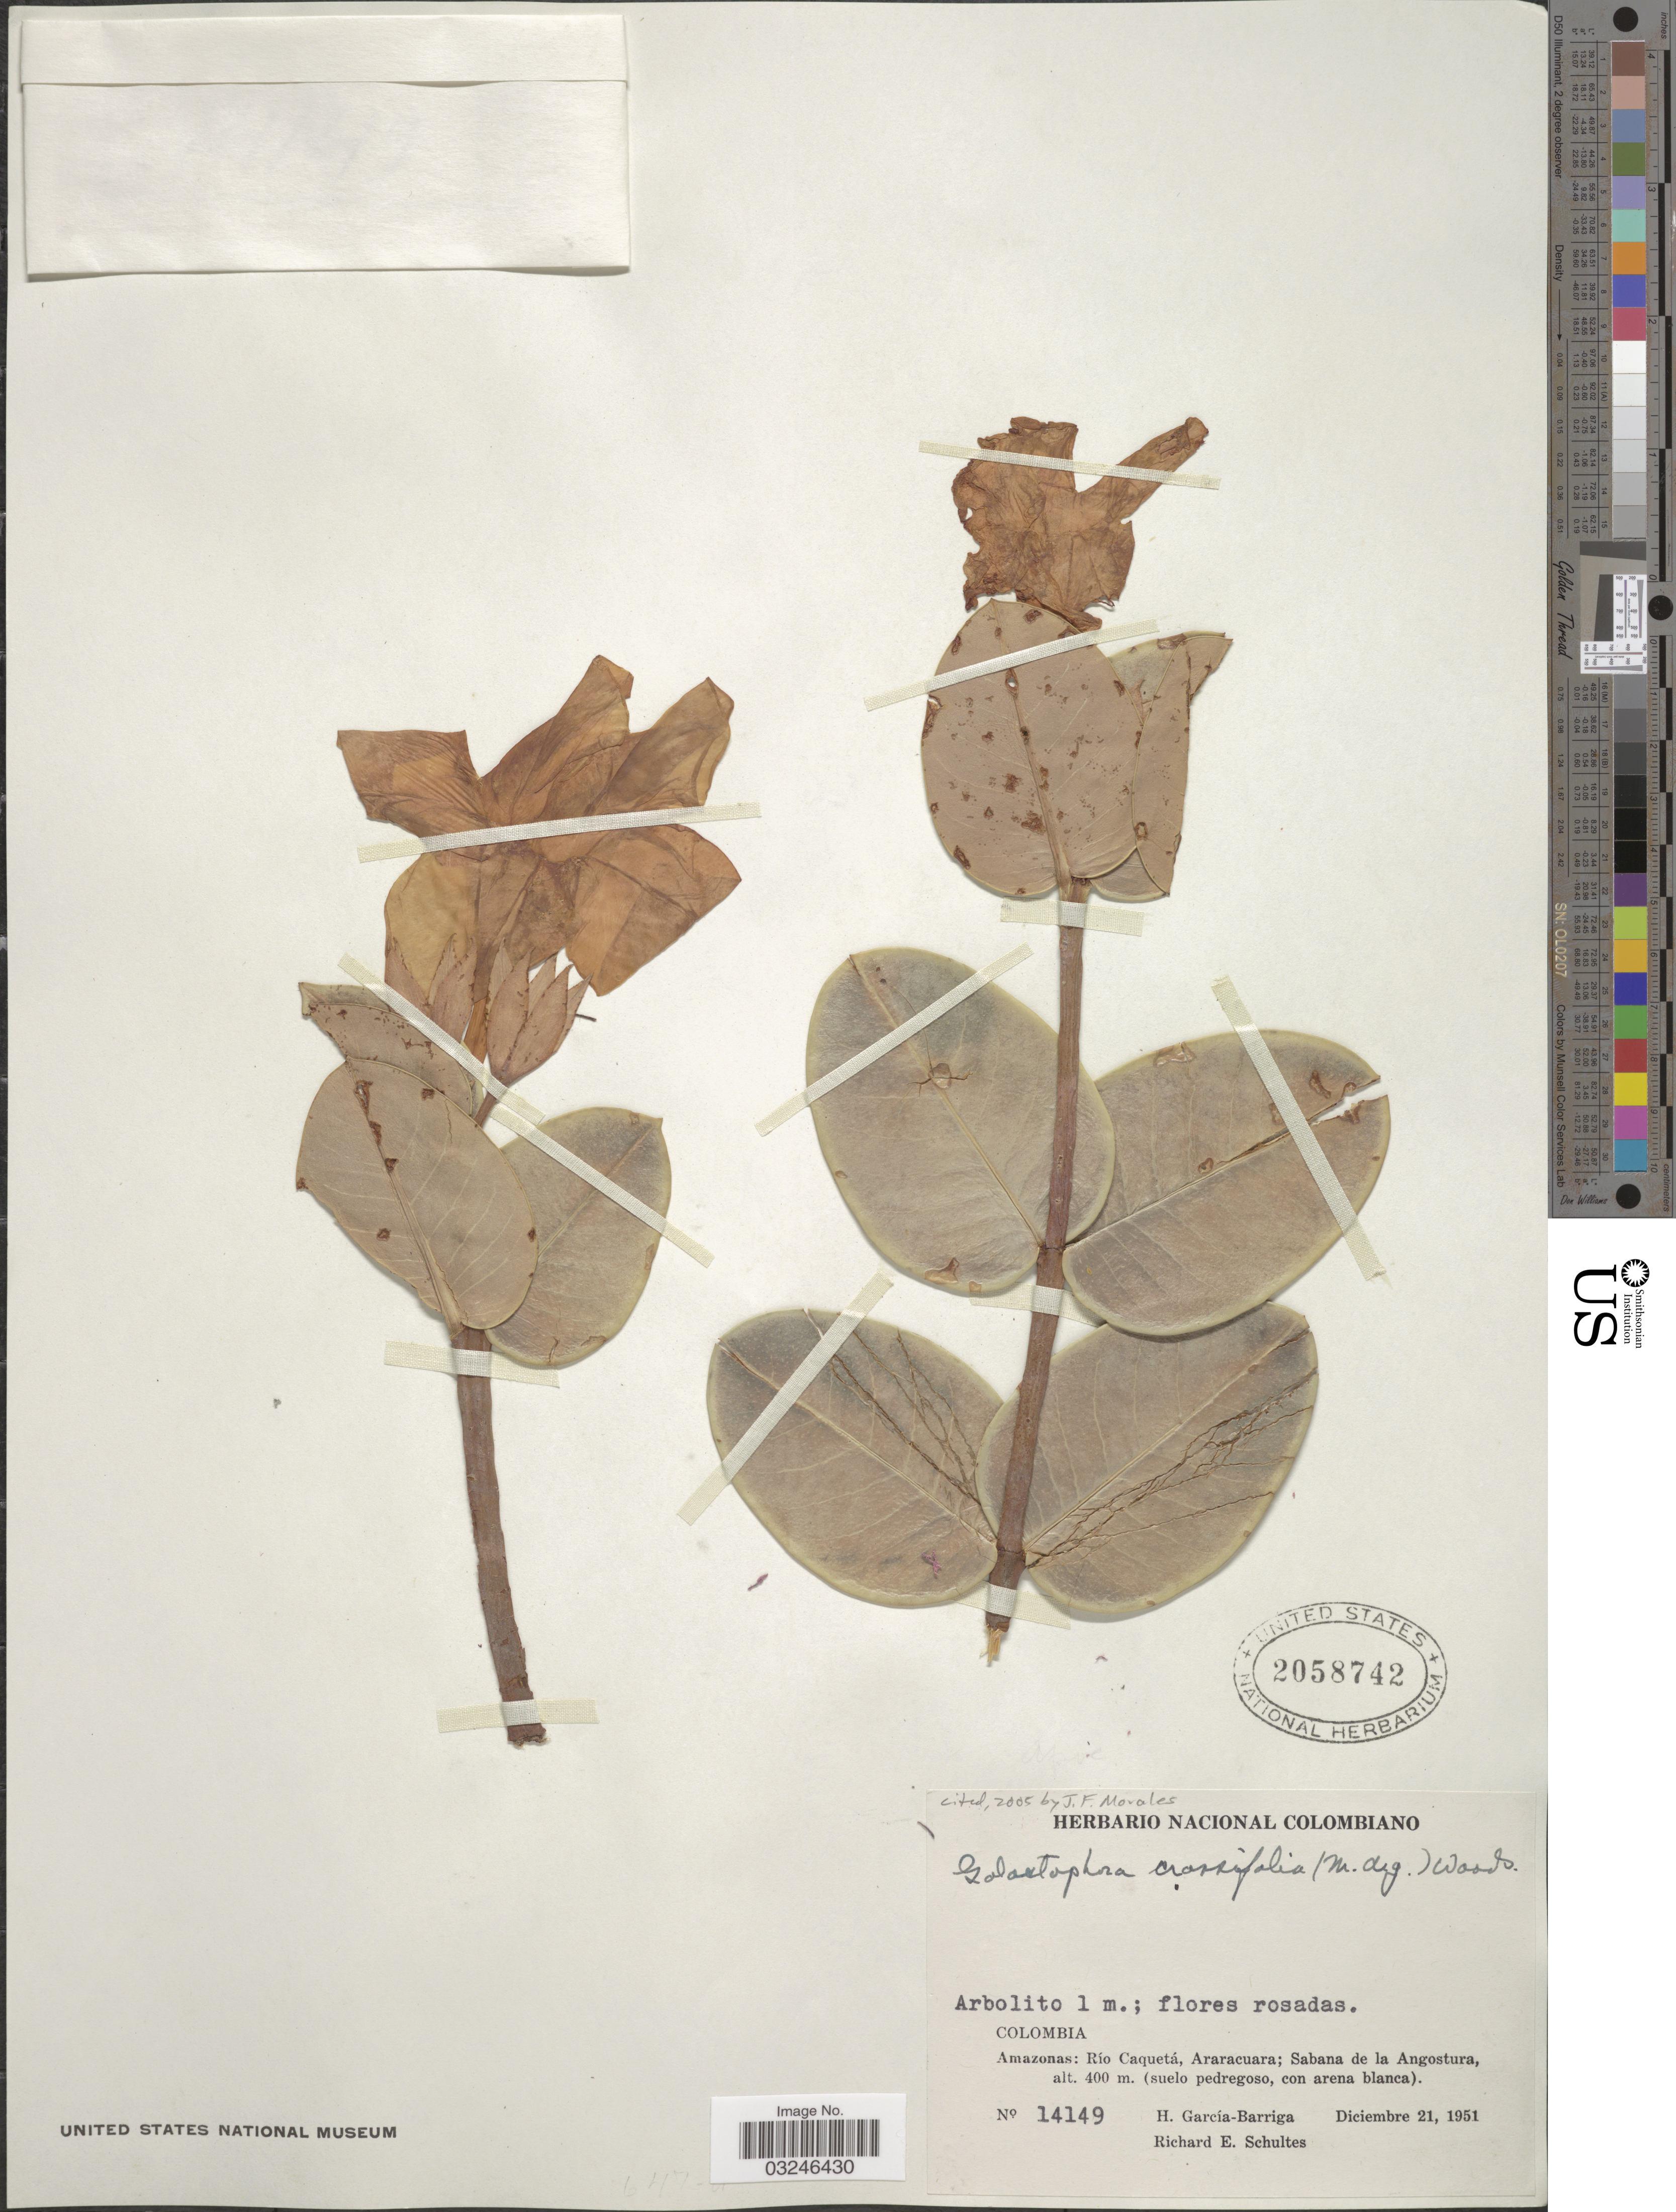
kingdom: Plantae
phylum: Tracheophyta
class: Magnoliopsida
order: Gentianales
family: Apocynaceae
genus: Galactophora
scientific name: Galactophora crassifolia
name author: (Müll. Arg.) Woodson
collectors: H. García Barriga & R. E. Schultes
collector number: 14149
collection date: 1951-12-21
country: Colombia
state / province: Amazônas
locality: Río Caquetá, Araracuara; Sabana de la Angostura.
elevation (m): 400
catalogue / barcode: US 2058742